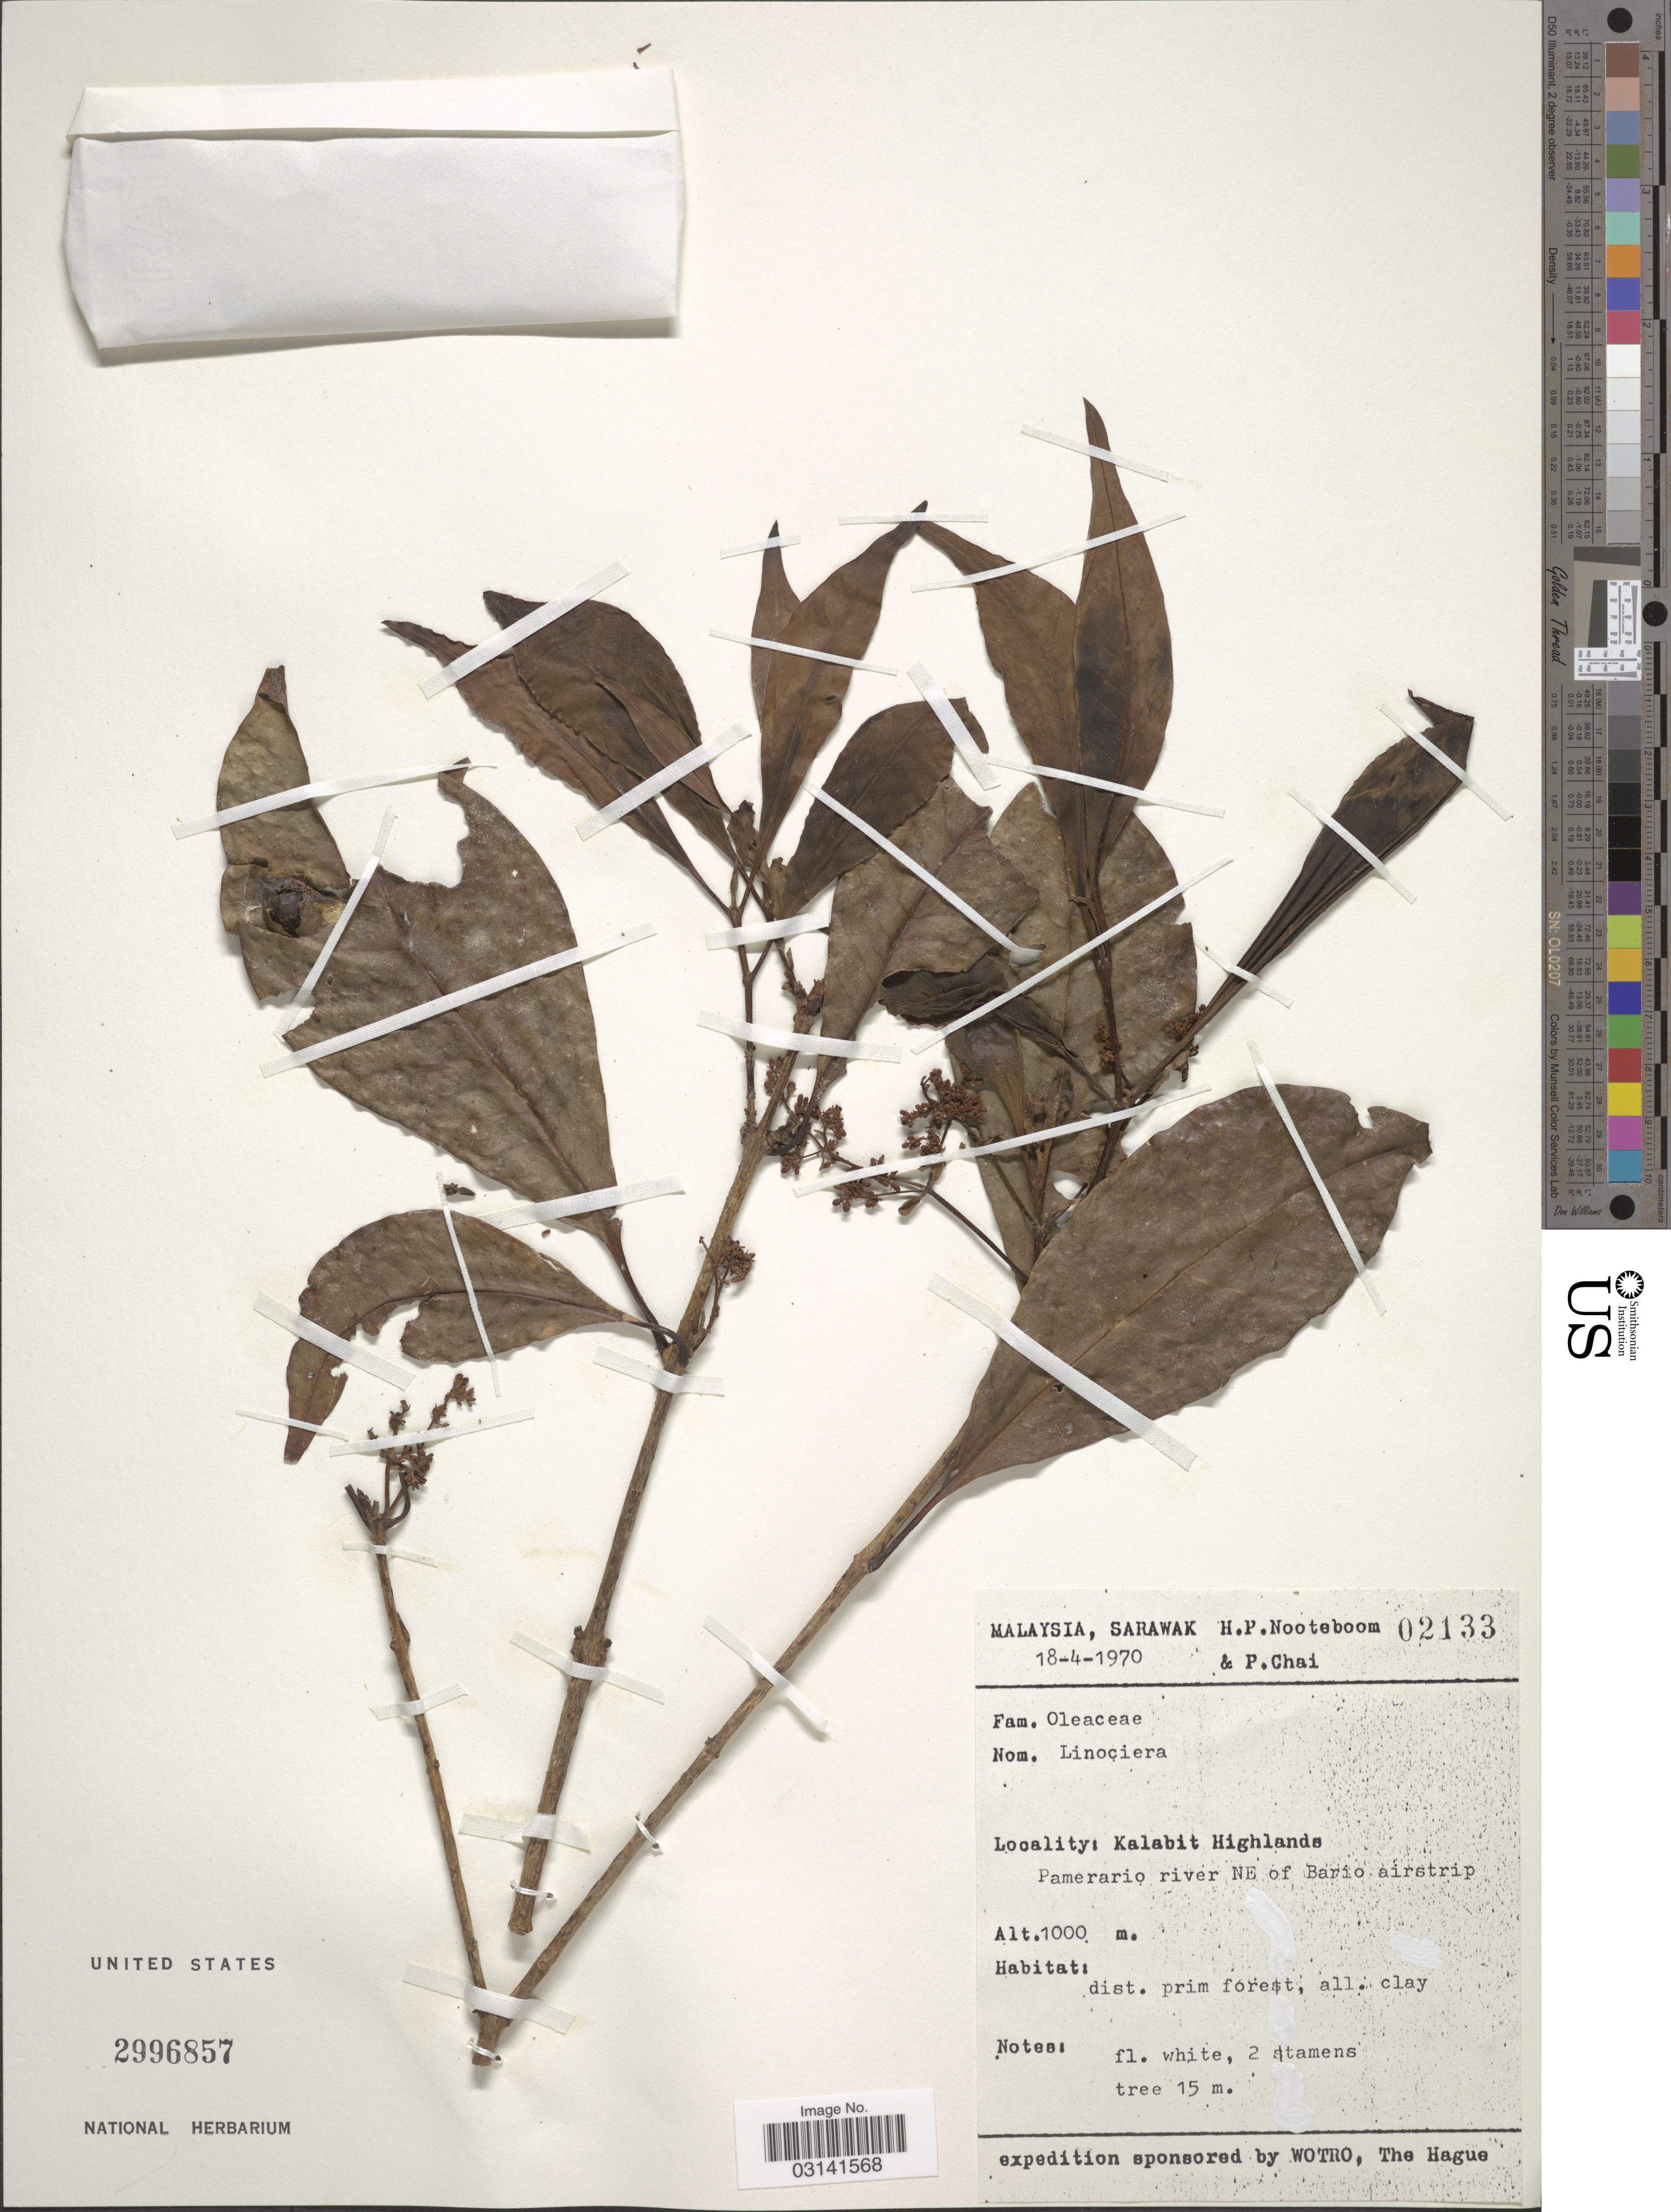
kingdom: Plantae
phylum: Tracheophyta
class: Magnoliopsida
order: Lamiales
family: Oleaceae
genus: Linociera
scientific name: Linociera sp.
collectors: H. P. Nooteboom & P. Chai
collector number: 02133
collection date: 1970-04-18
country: Malaysia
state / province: Sarawak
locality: Kalabit Highlands. Pamerario river NE of Bario airstrip.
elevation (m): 1000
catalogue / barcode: US 2996857